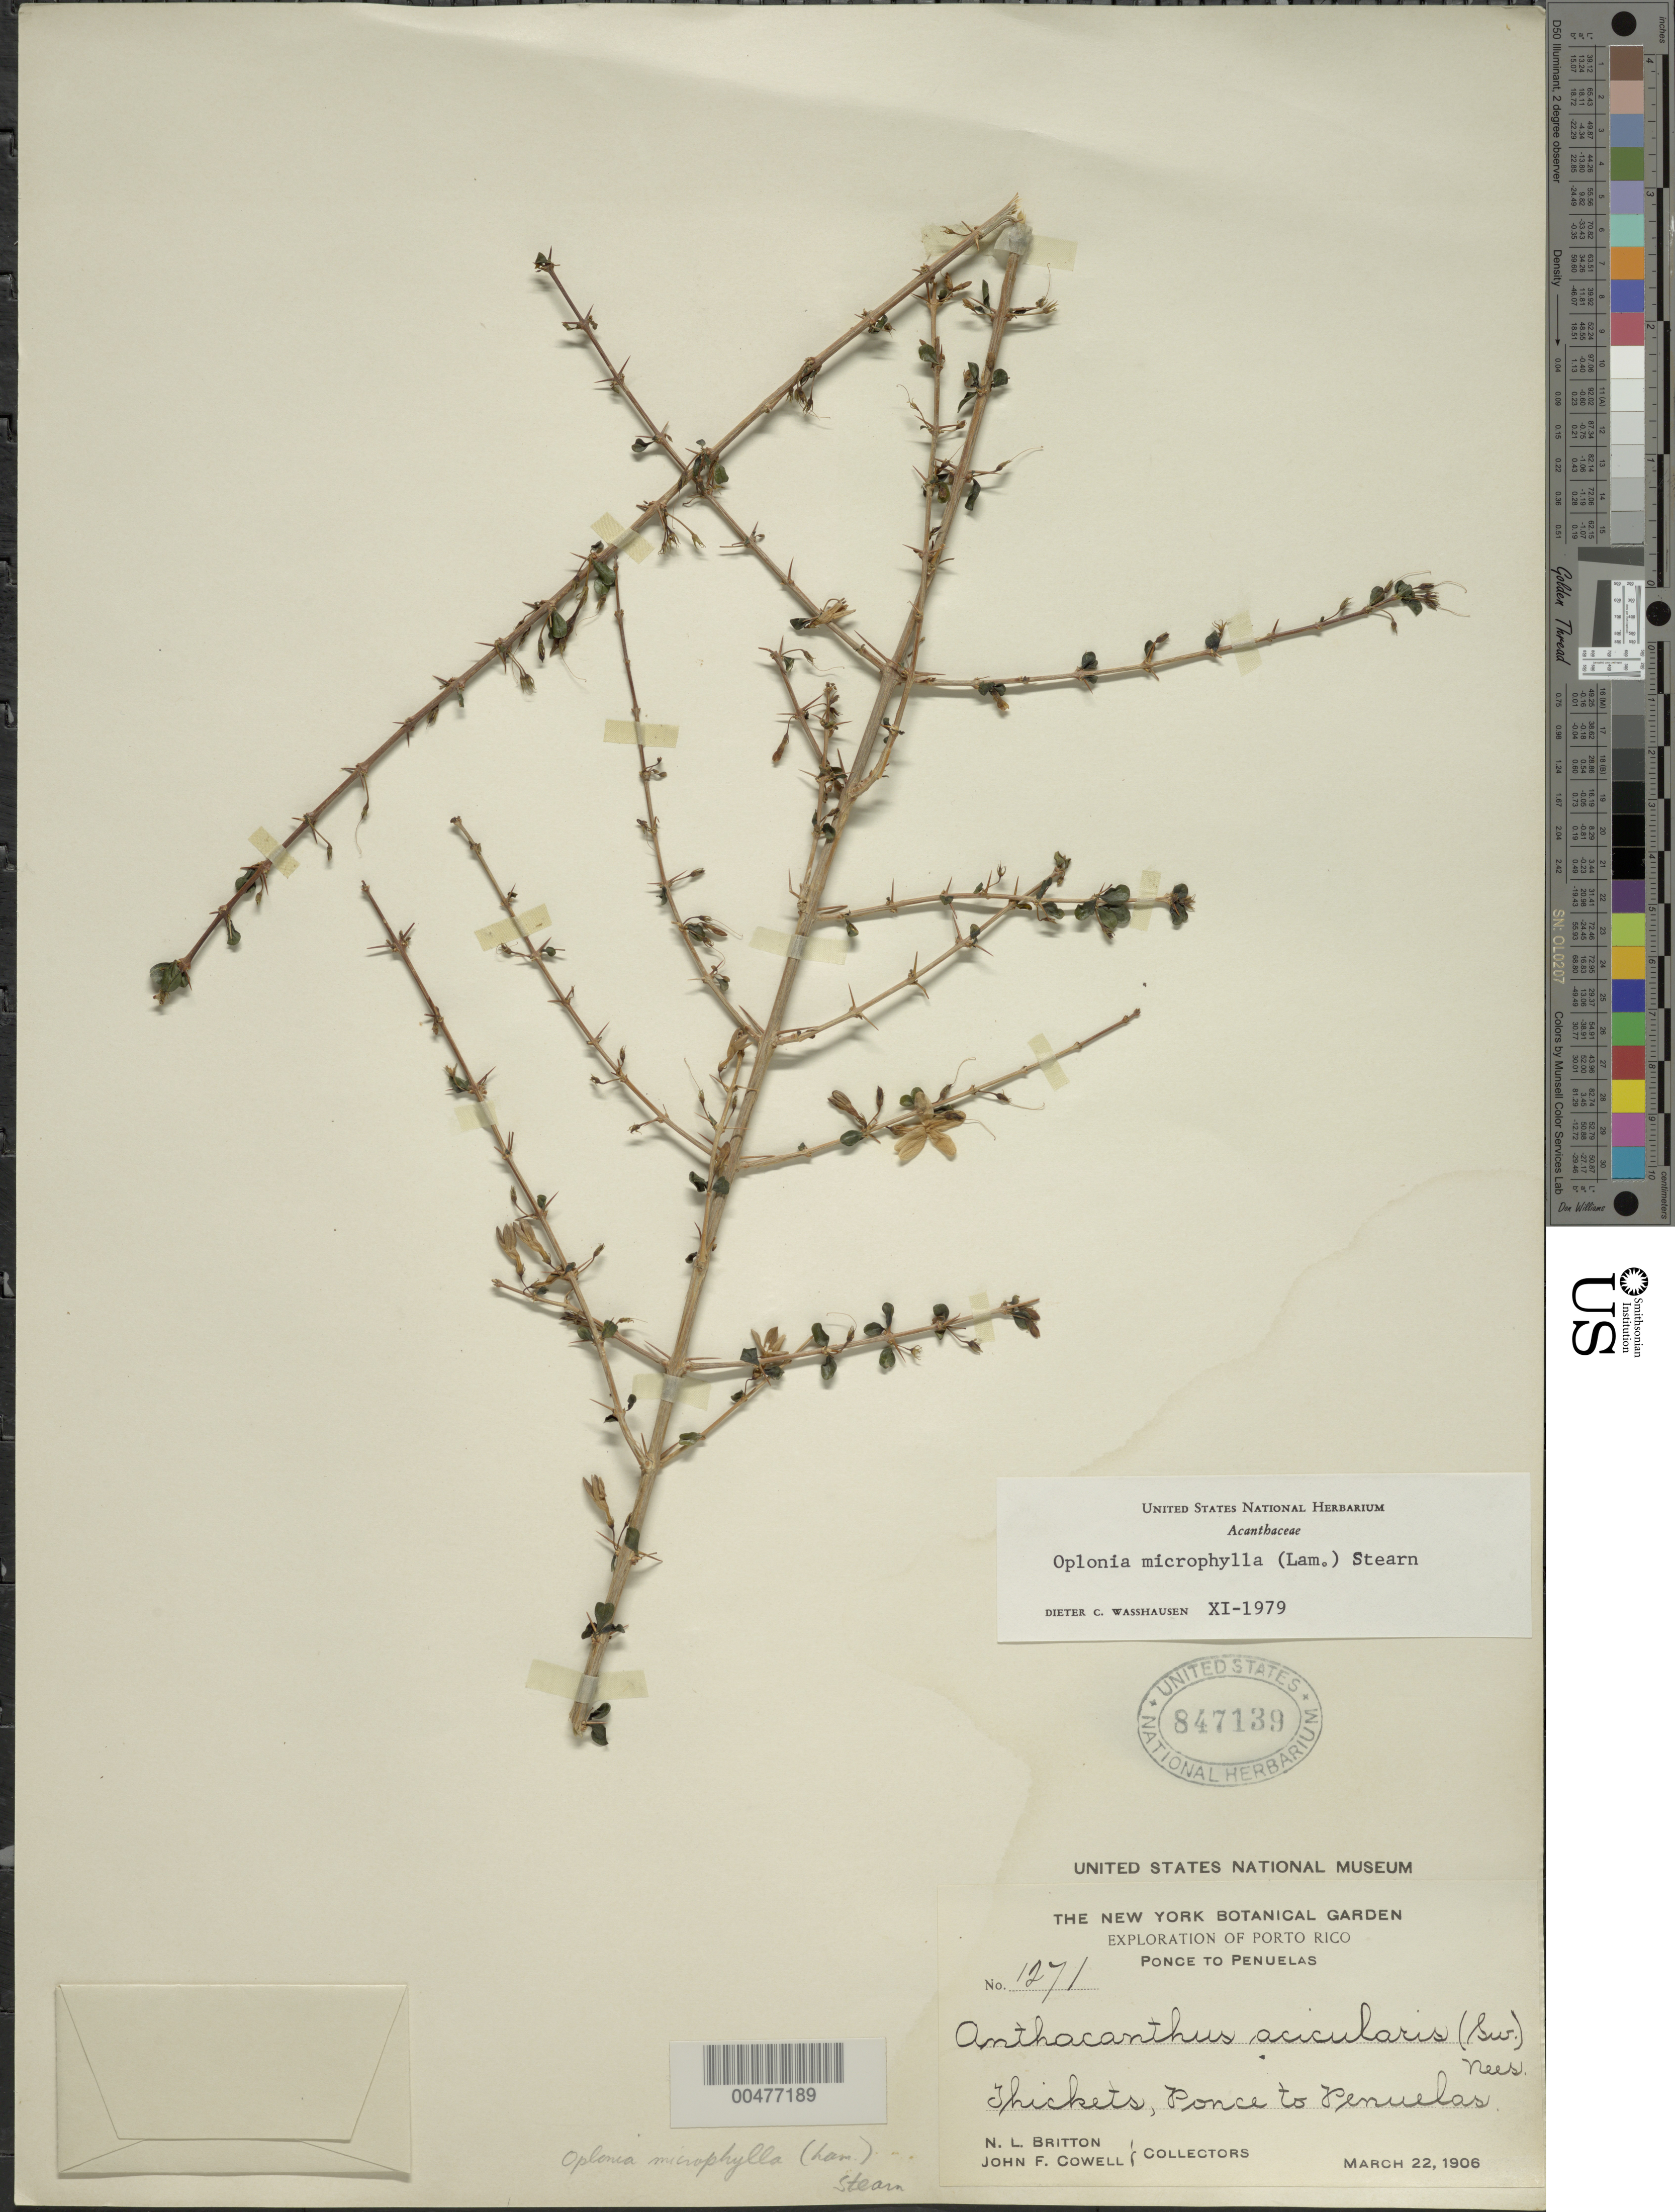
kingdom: Plantae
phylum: Tracheophyta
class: Magnoliopsida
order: Lamiales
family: Acanthaceae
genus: Oplonia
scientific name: Oplonia microphylla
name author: (Lam.) Stearn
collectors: N. Britton & J. F. Cowell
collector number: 1271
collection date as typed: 22 Mar 1906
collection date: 1906-03-22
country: Puerto Rico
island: Greater Antilles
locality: Ponce to Peñuelas. Thickets.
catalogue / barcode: US 847139